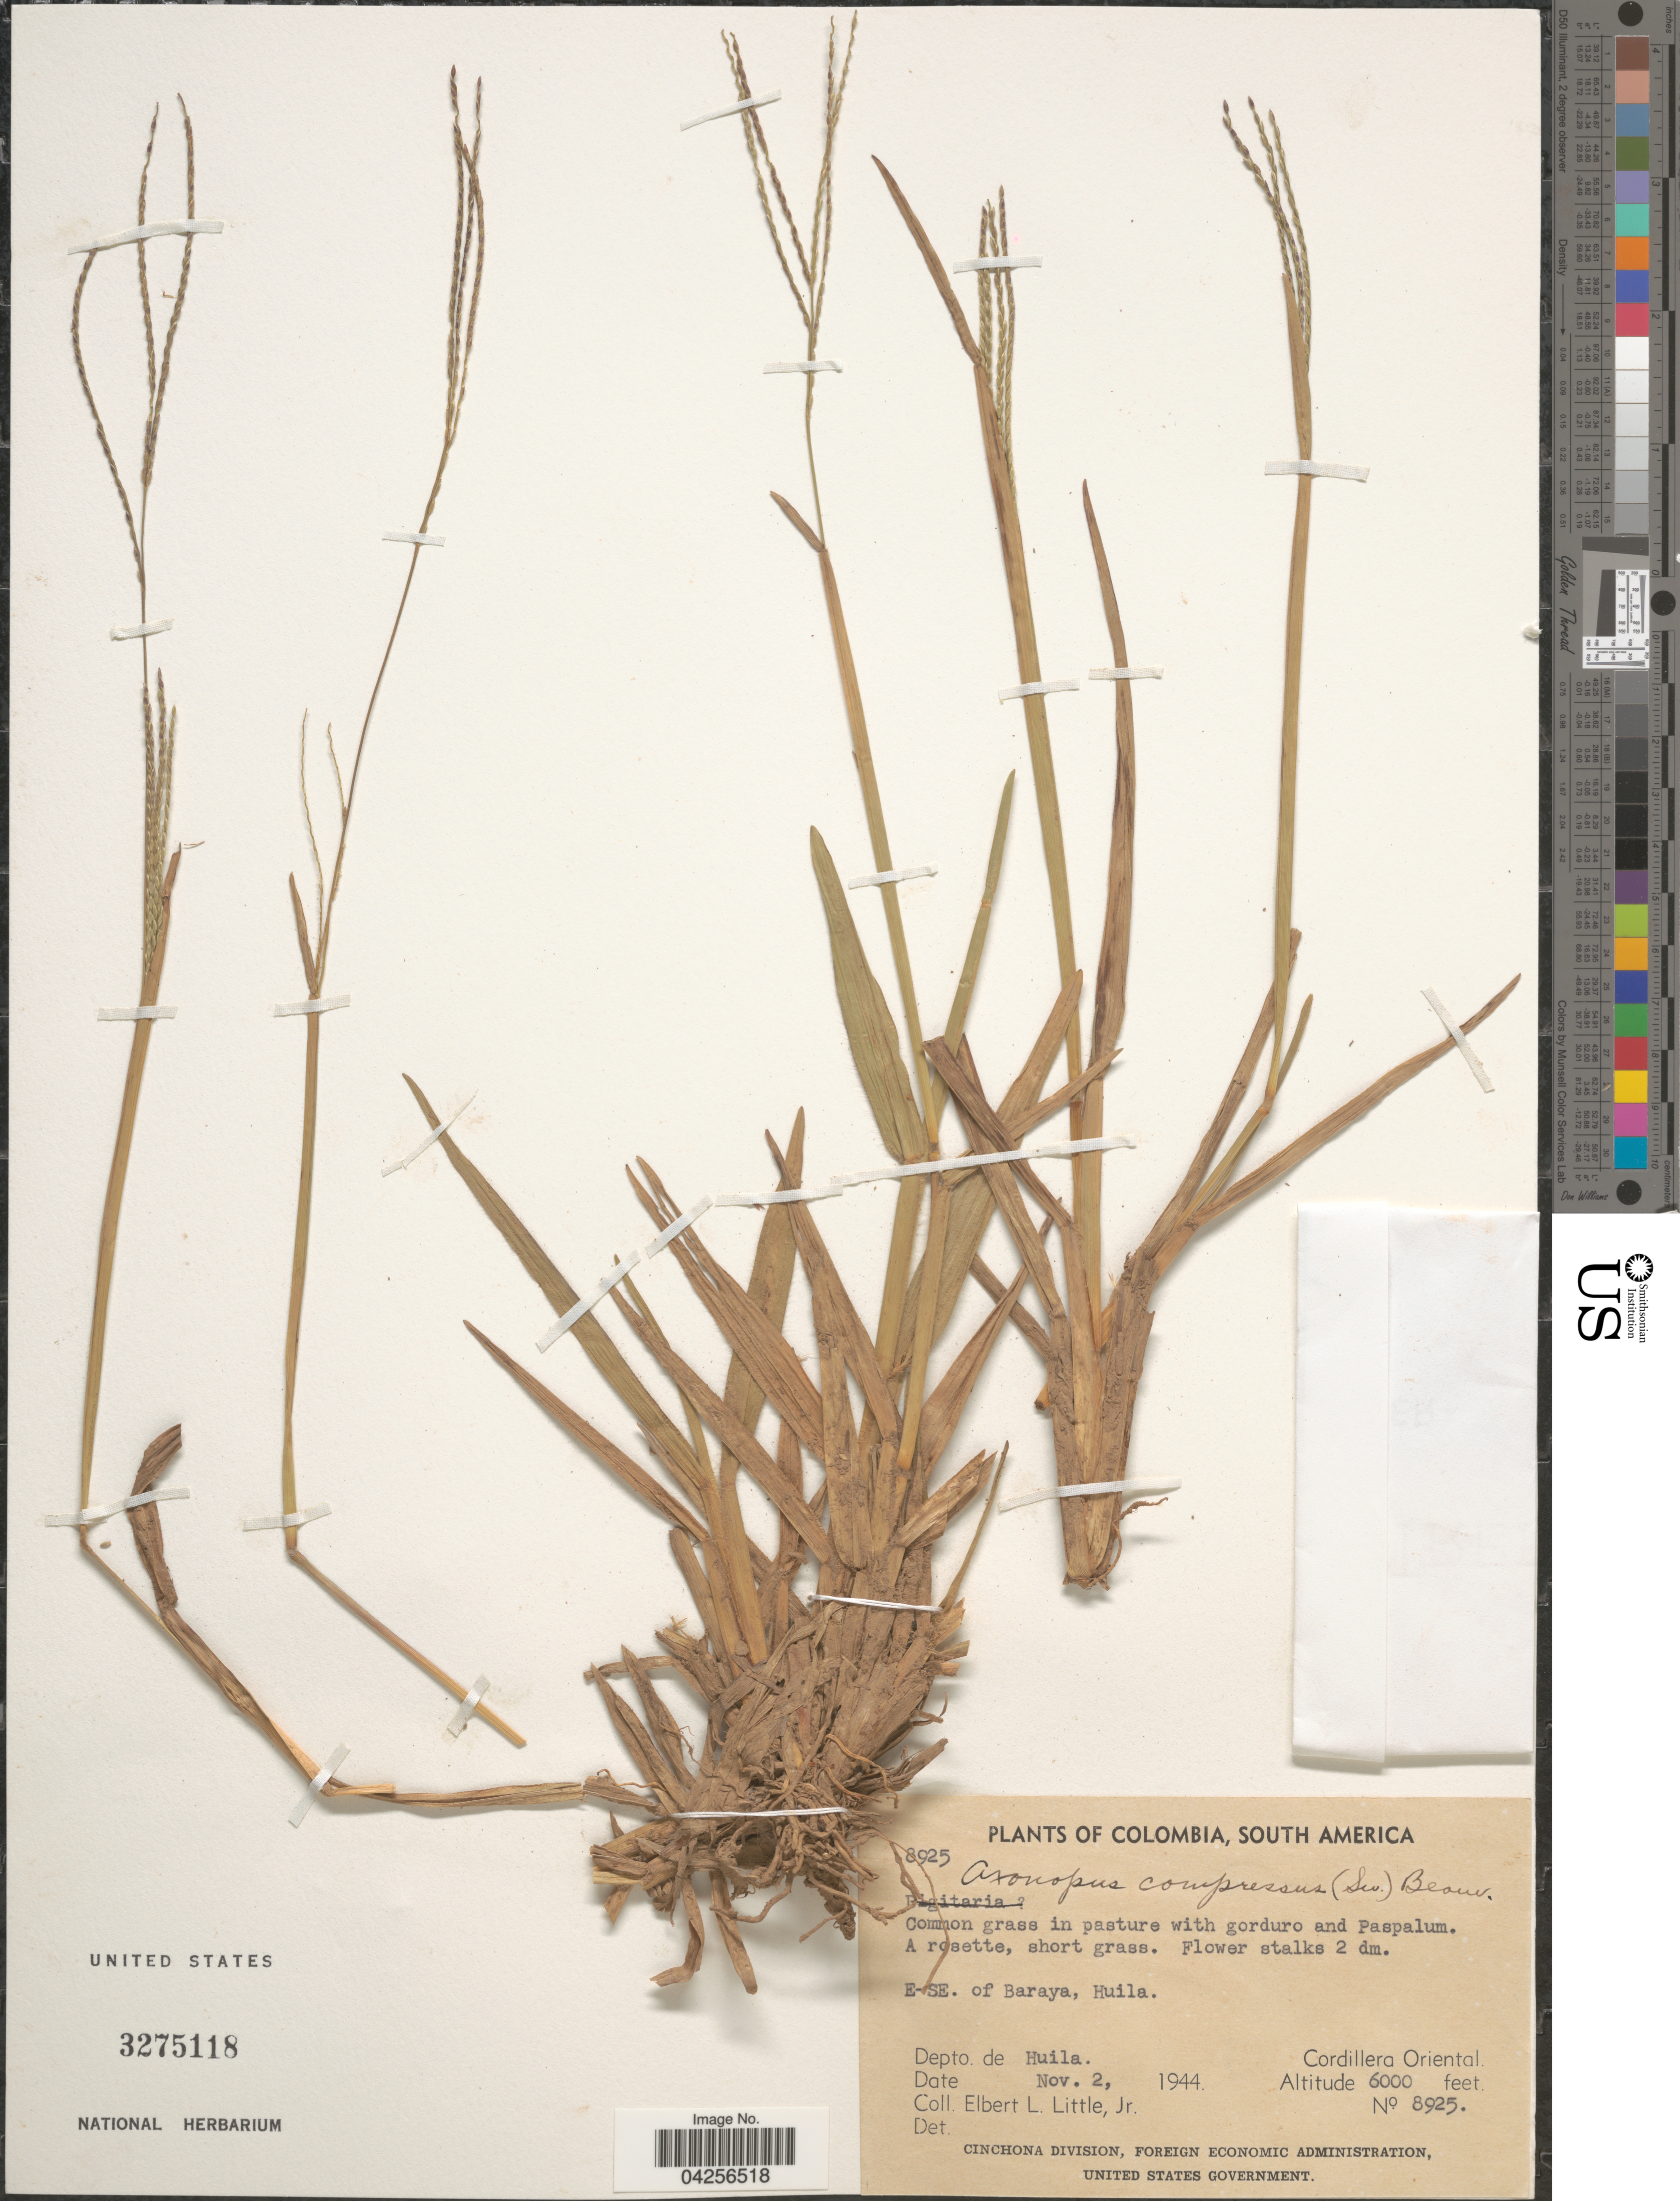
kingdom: Plantae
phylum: Tracheophyta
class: Liliopsida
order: Poales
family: Poaceae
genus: Axonopus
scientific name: Axonopus compressus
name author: (Sw.) P. Beauv.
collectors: E. L. Little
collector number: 8925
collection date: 1944-11-02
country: Colombia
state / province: Huila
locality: E-SE. of Baraya. Depto. de Huila. Cordillera Oriental.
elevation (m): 1829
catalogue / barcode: US 3275118